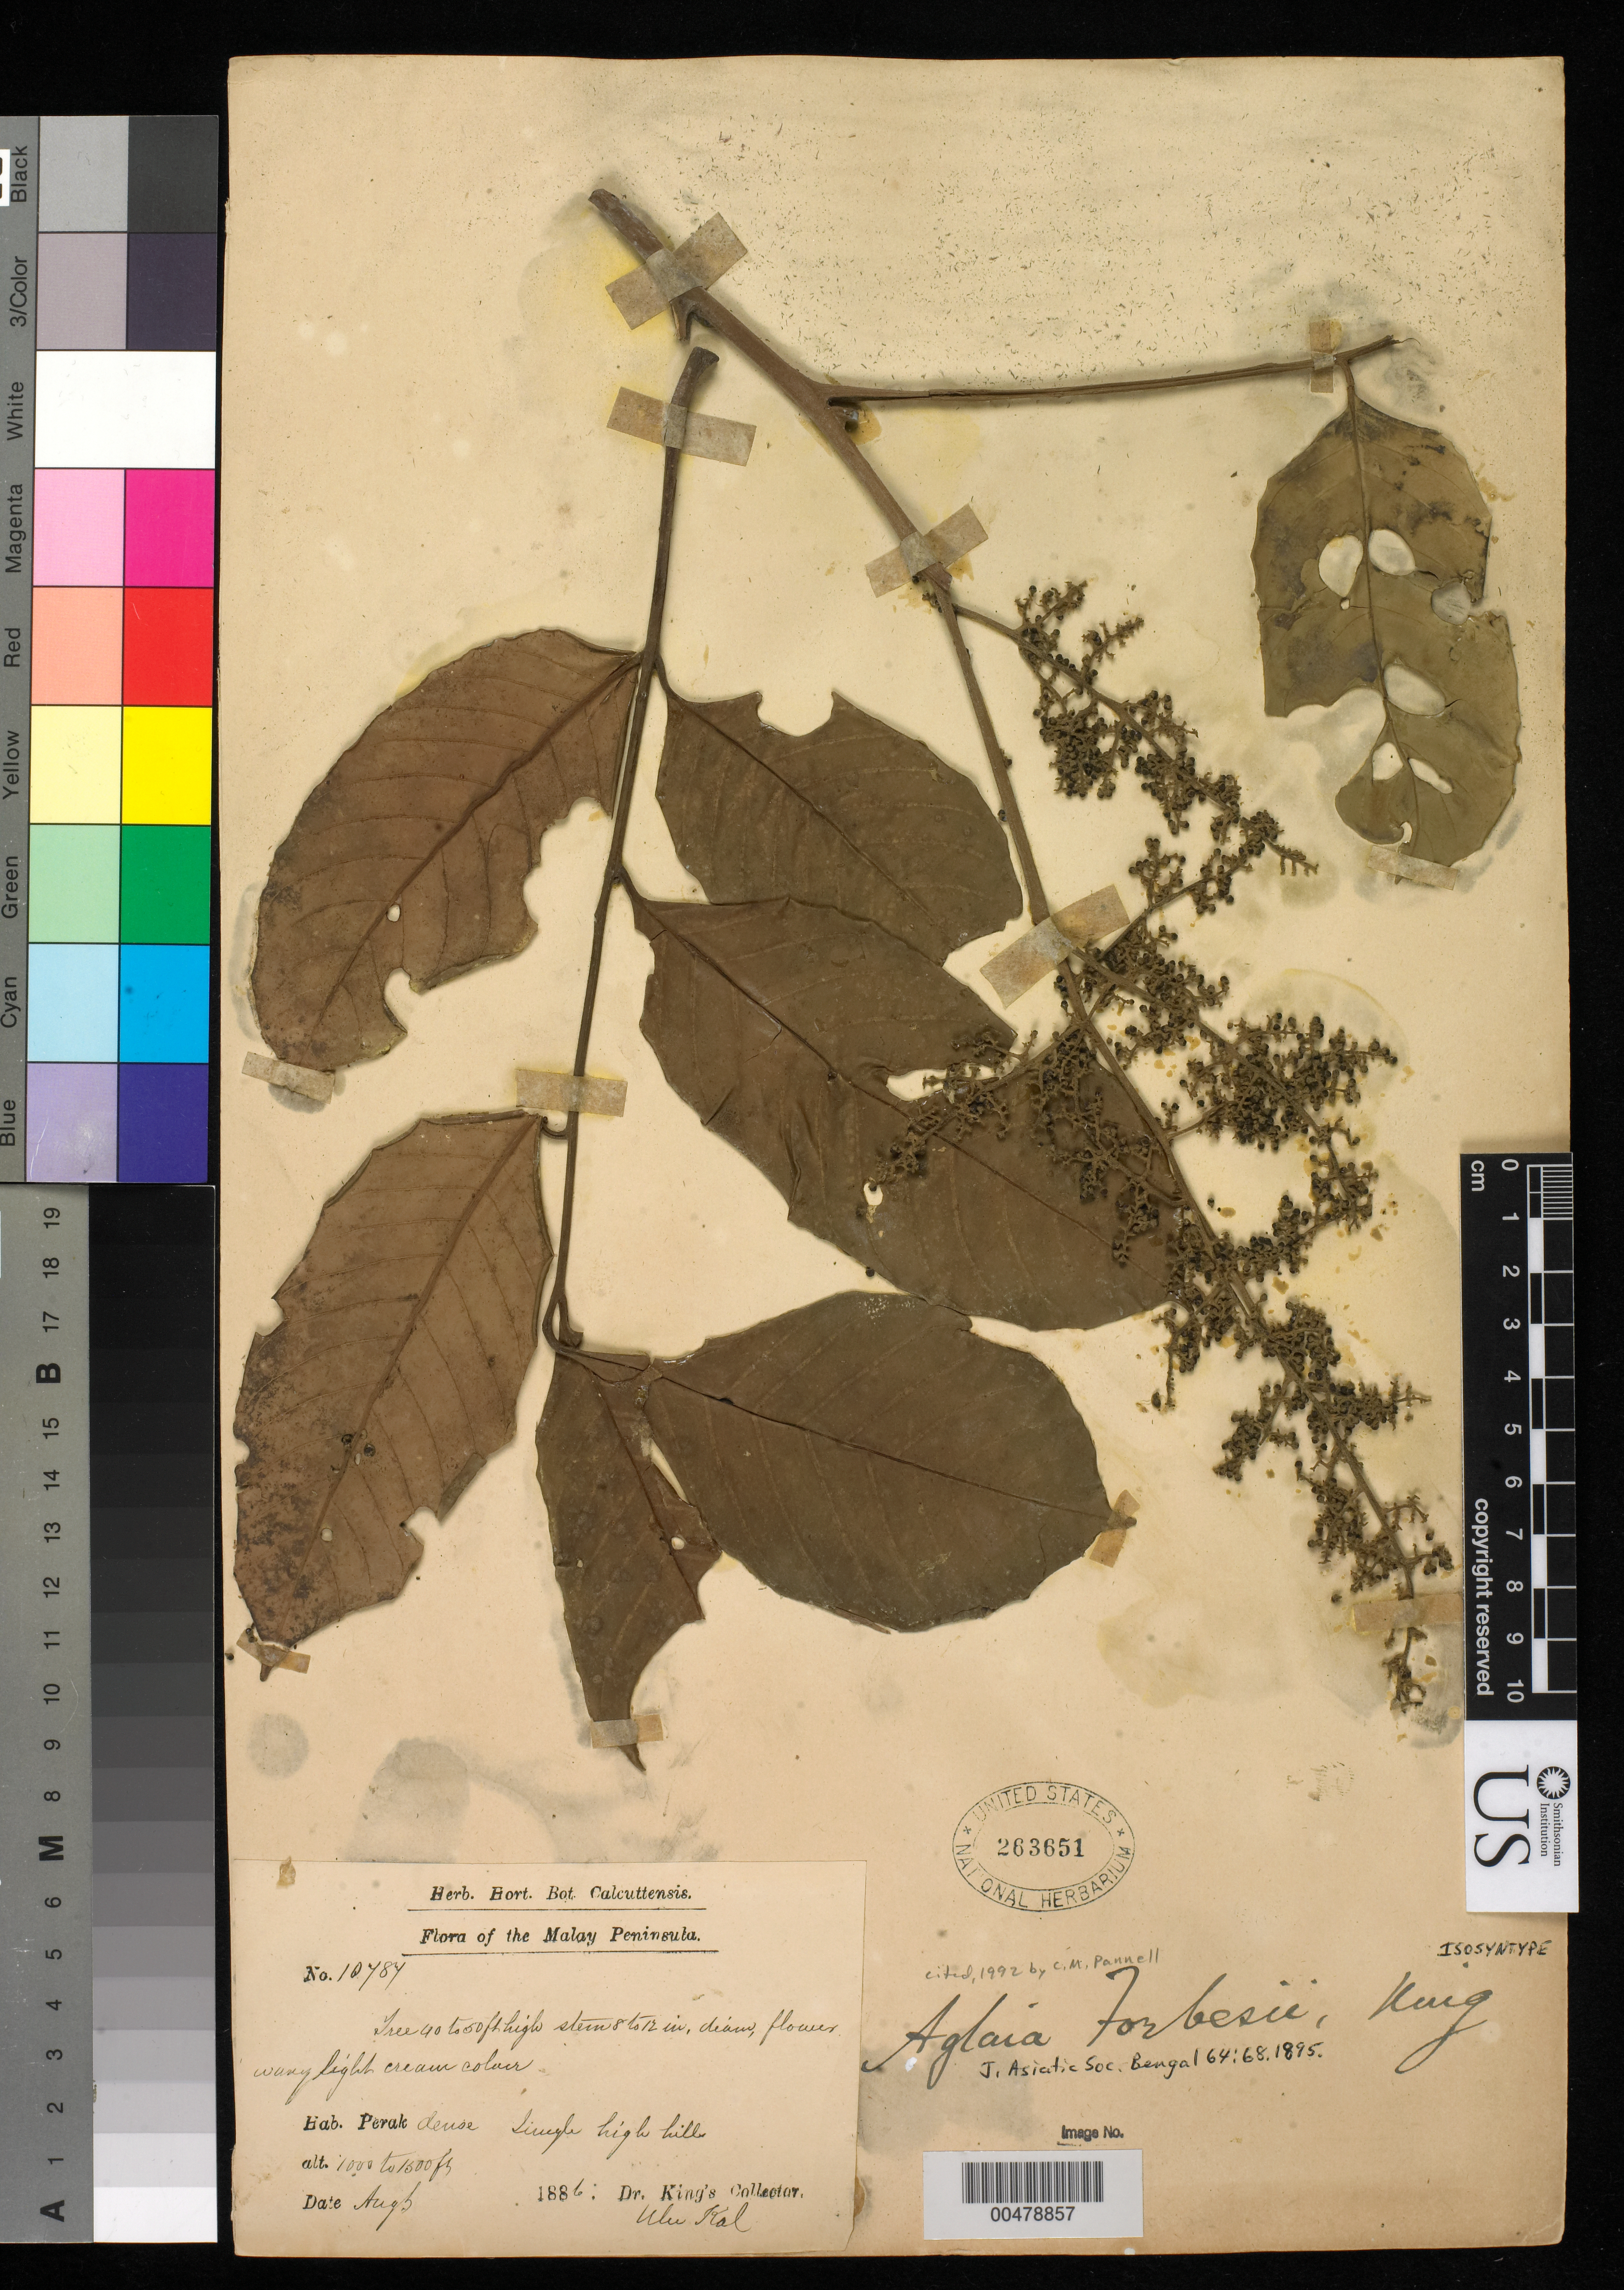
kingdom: Plantae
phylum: Tracheophyta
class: Magnoliopsida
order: Sapindales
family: Meliaceae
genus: Aglaia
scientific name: Aglaia forbesii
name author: King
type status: Isosyntype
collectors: Dr. King's collector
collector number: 10787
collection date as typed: Aug 1886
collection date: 1886-08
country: Malaysia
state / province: Perak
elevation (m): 305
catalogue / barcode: US 263651